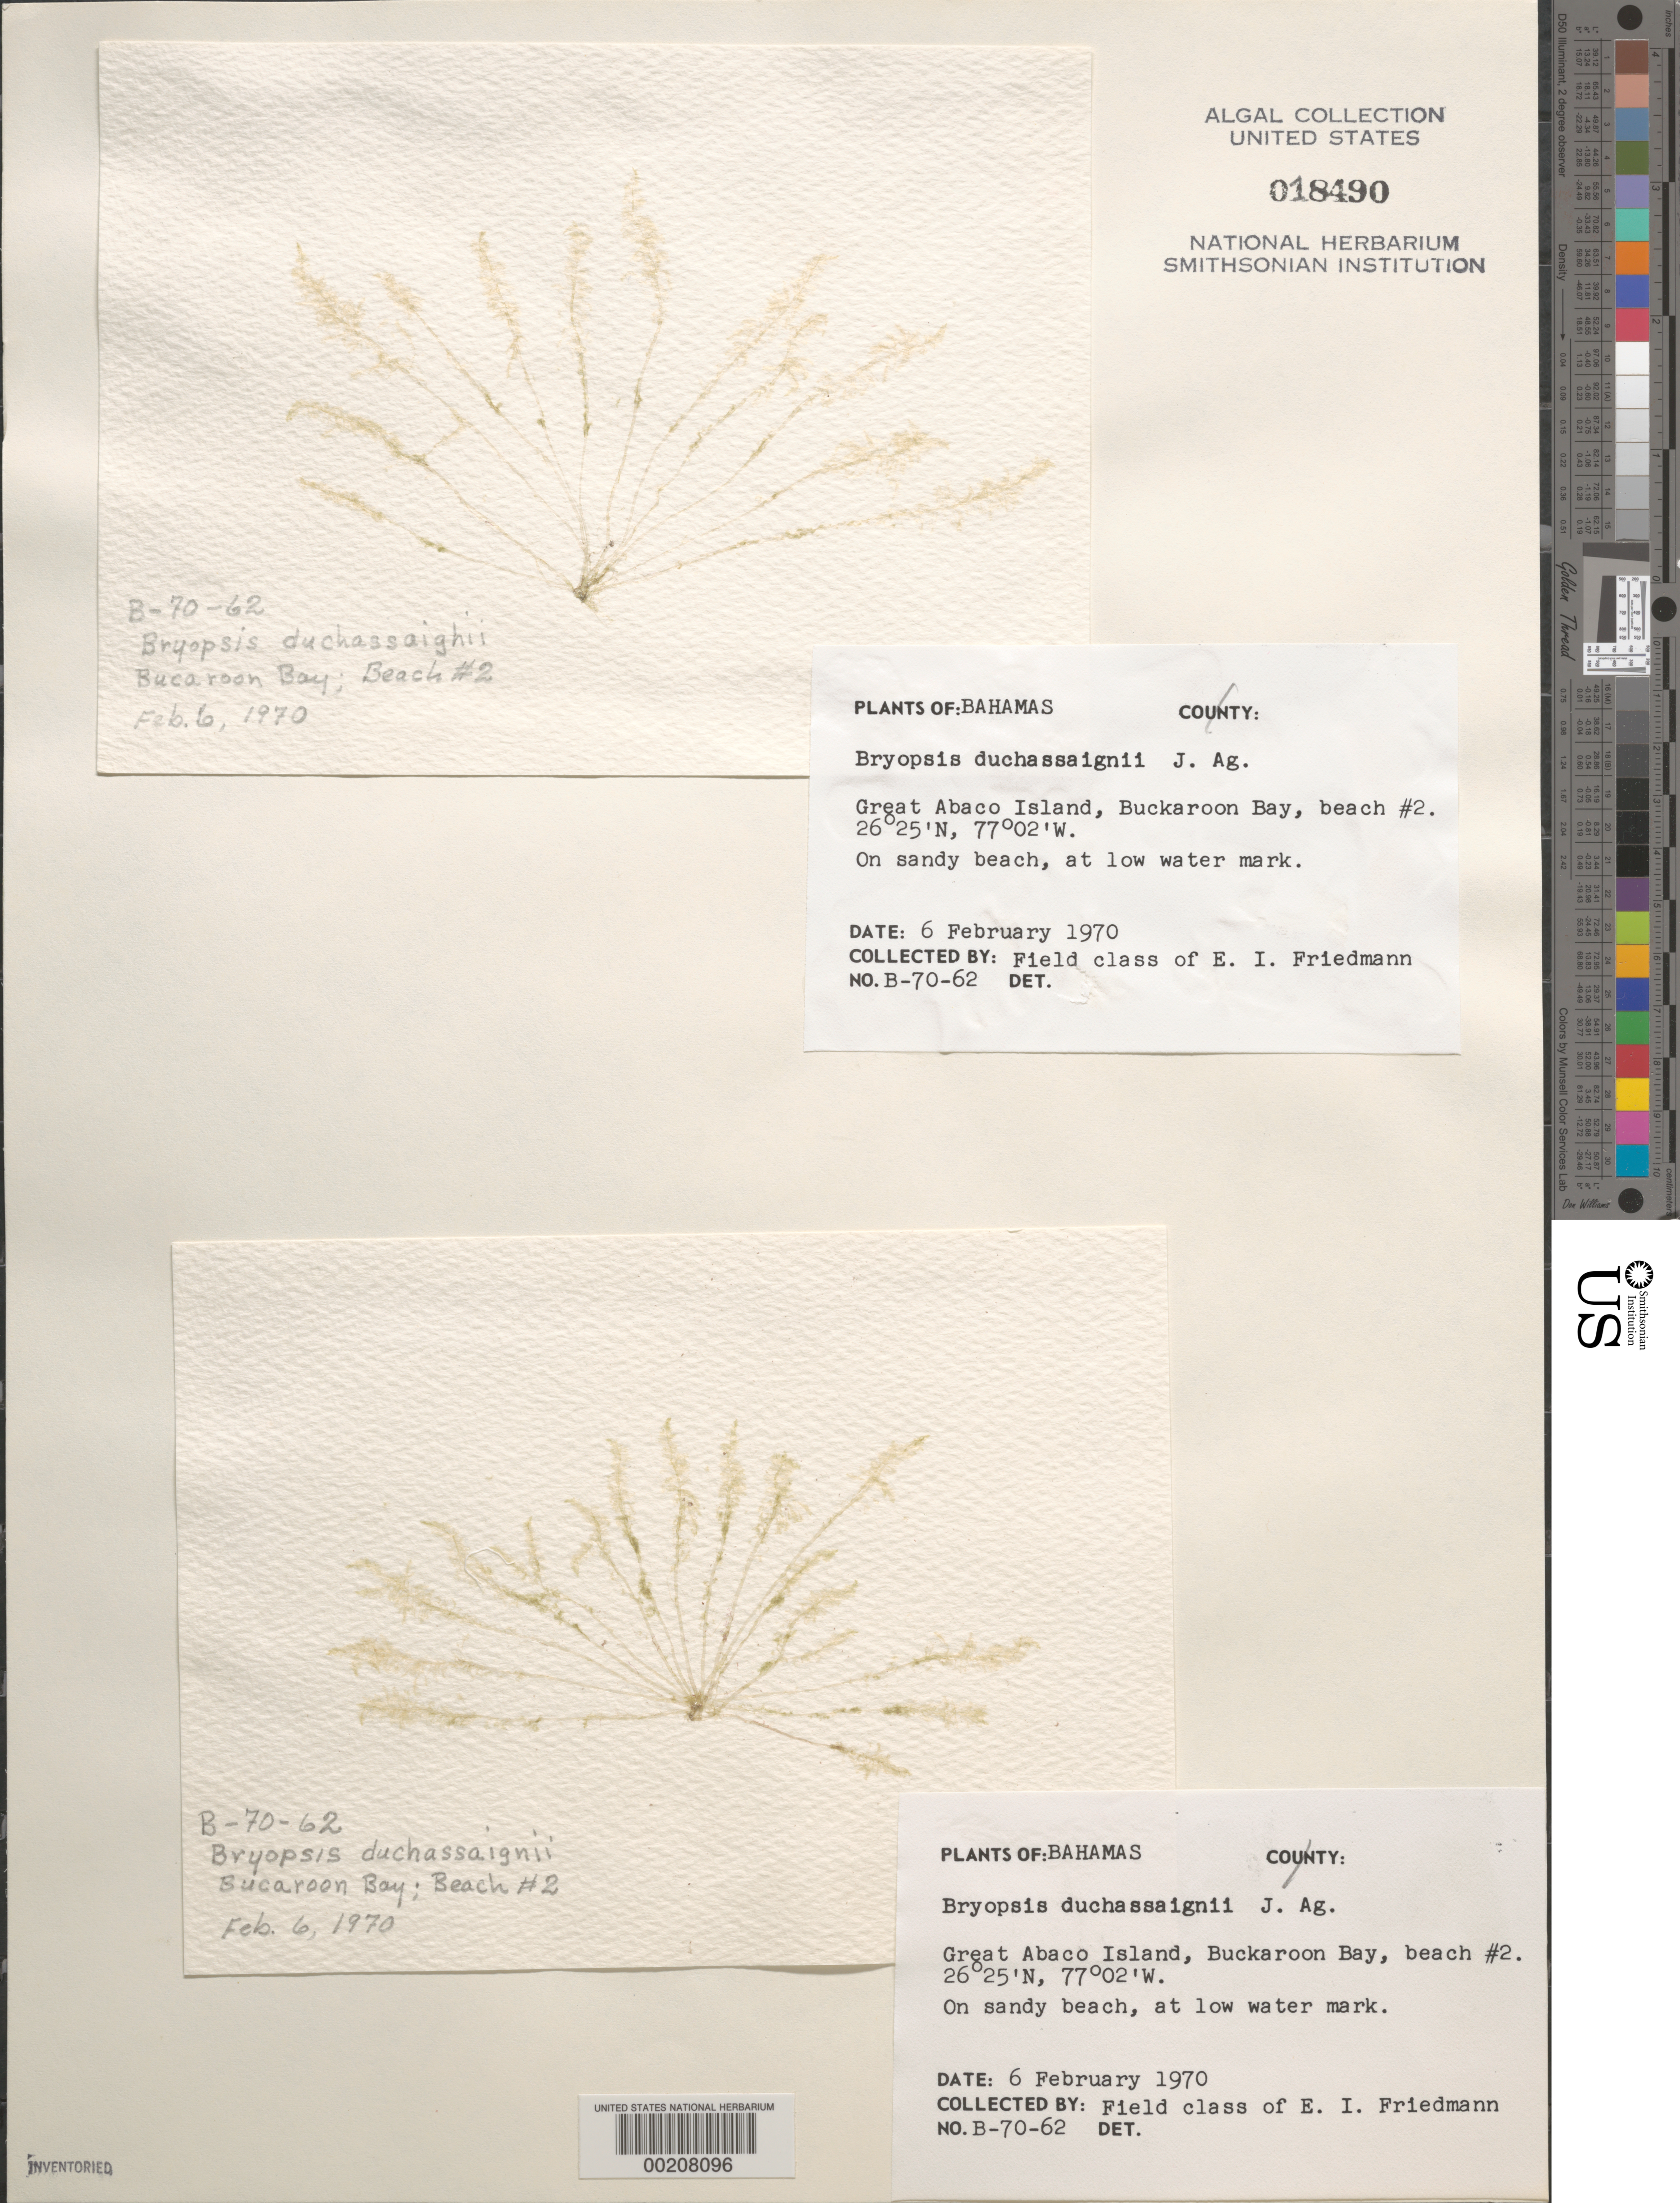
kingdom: Plantae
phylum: Chlorophyta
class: Ulvophyceae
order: Bryopsidales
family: Bryopsidaceae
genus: Trichosolen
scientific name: Trichosolen duchassaingii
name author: (J. Agardh) W.R. Taylor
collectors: E. Friedmann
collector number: B-70-62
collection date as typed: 06 Feb 1970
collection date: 1970-02-06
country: Bahamas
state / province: Abaco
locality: Buckaroon bay, great abaco island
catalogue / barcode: US 18490